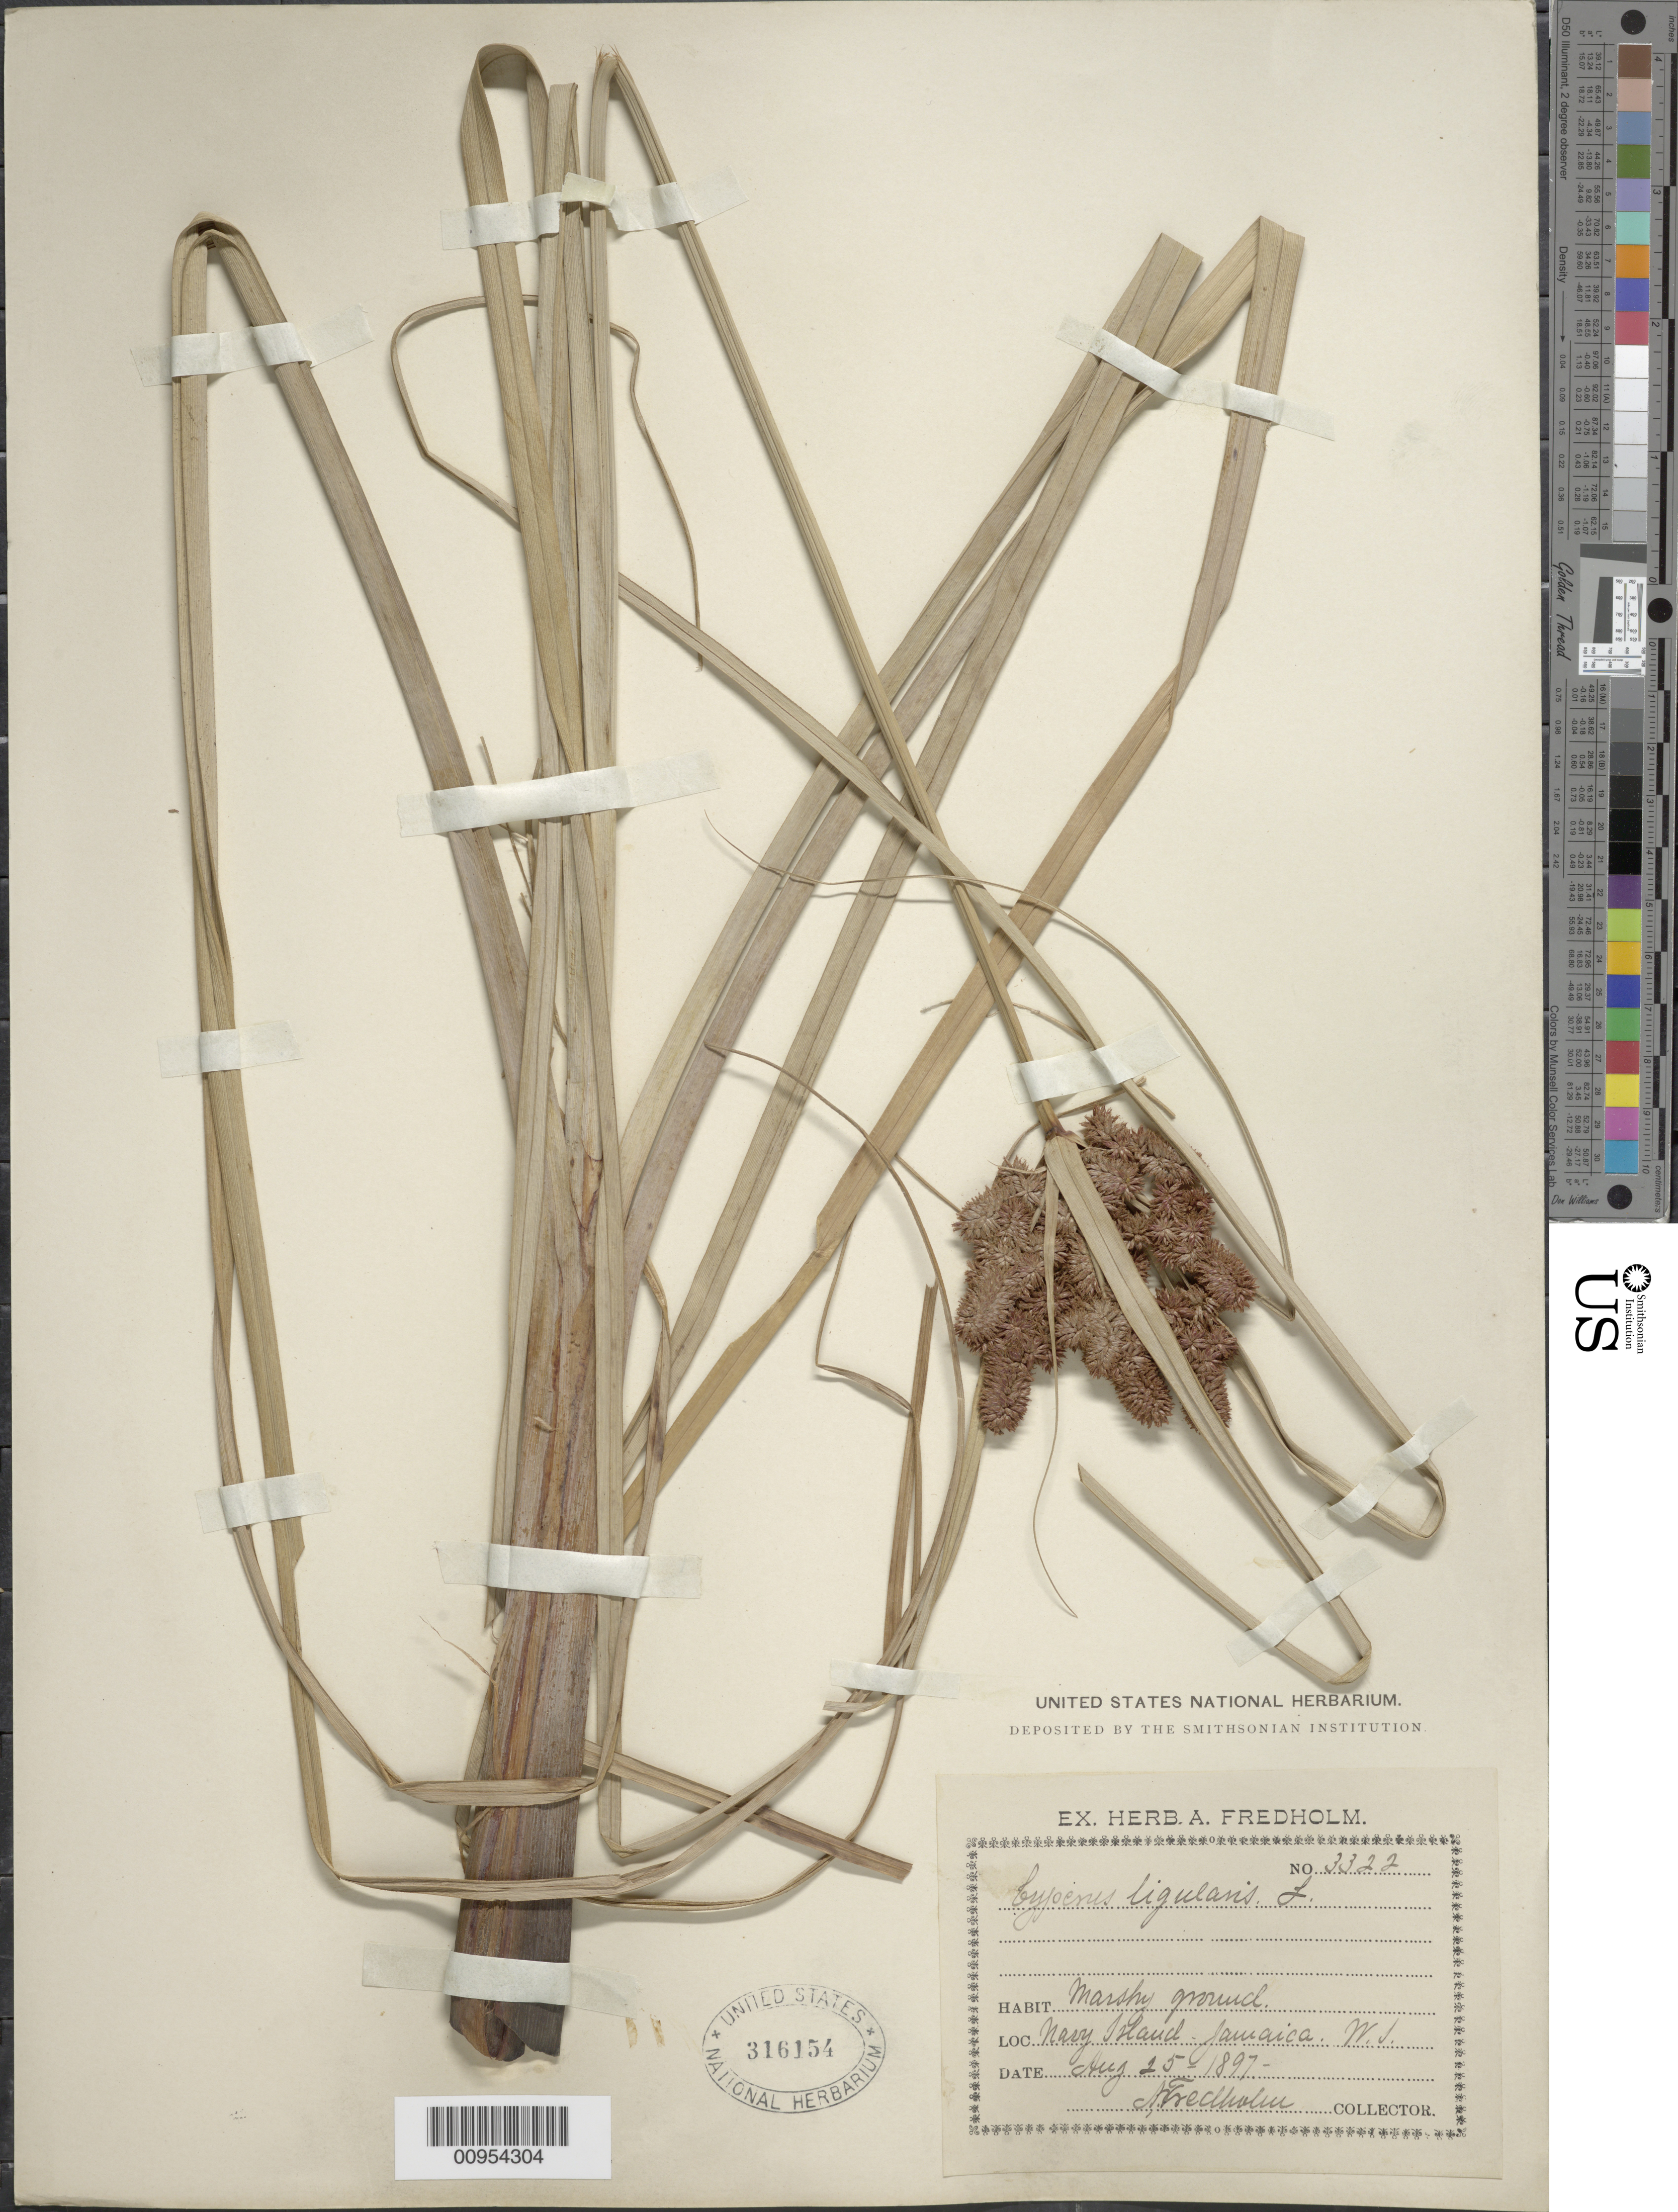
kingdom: Plantae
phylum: Tracheophyta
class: Liliopsida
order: Poales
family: Cyperaceae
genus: Cyperus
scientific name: Cyperus ligularis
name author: L.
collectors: A. Fredholm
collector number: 3322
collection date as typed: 25 Aug 1897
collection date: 1897-08-25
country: Jamaica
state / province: Portland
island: Navy Island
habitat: Marshy ground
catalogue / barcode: US 316154